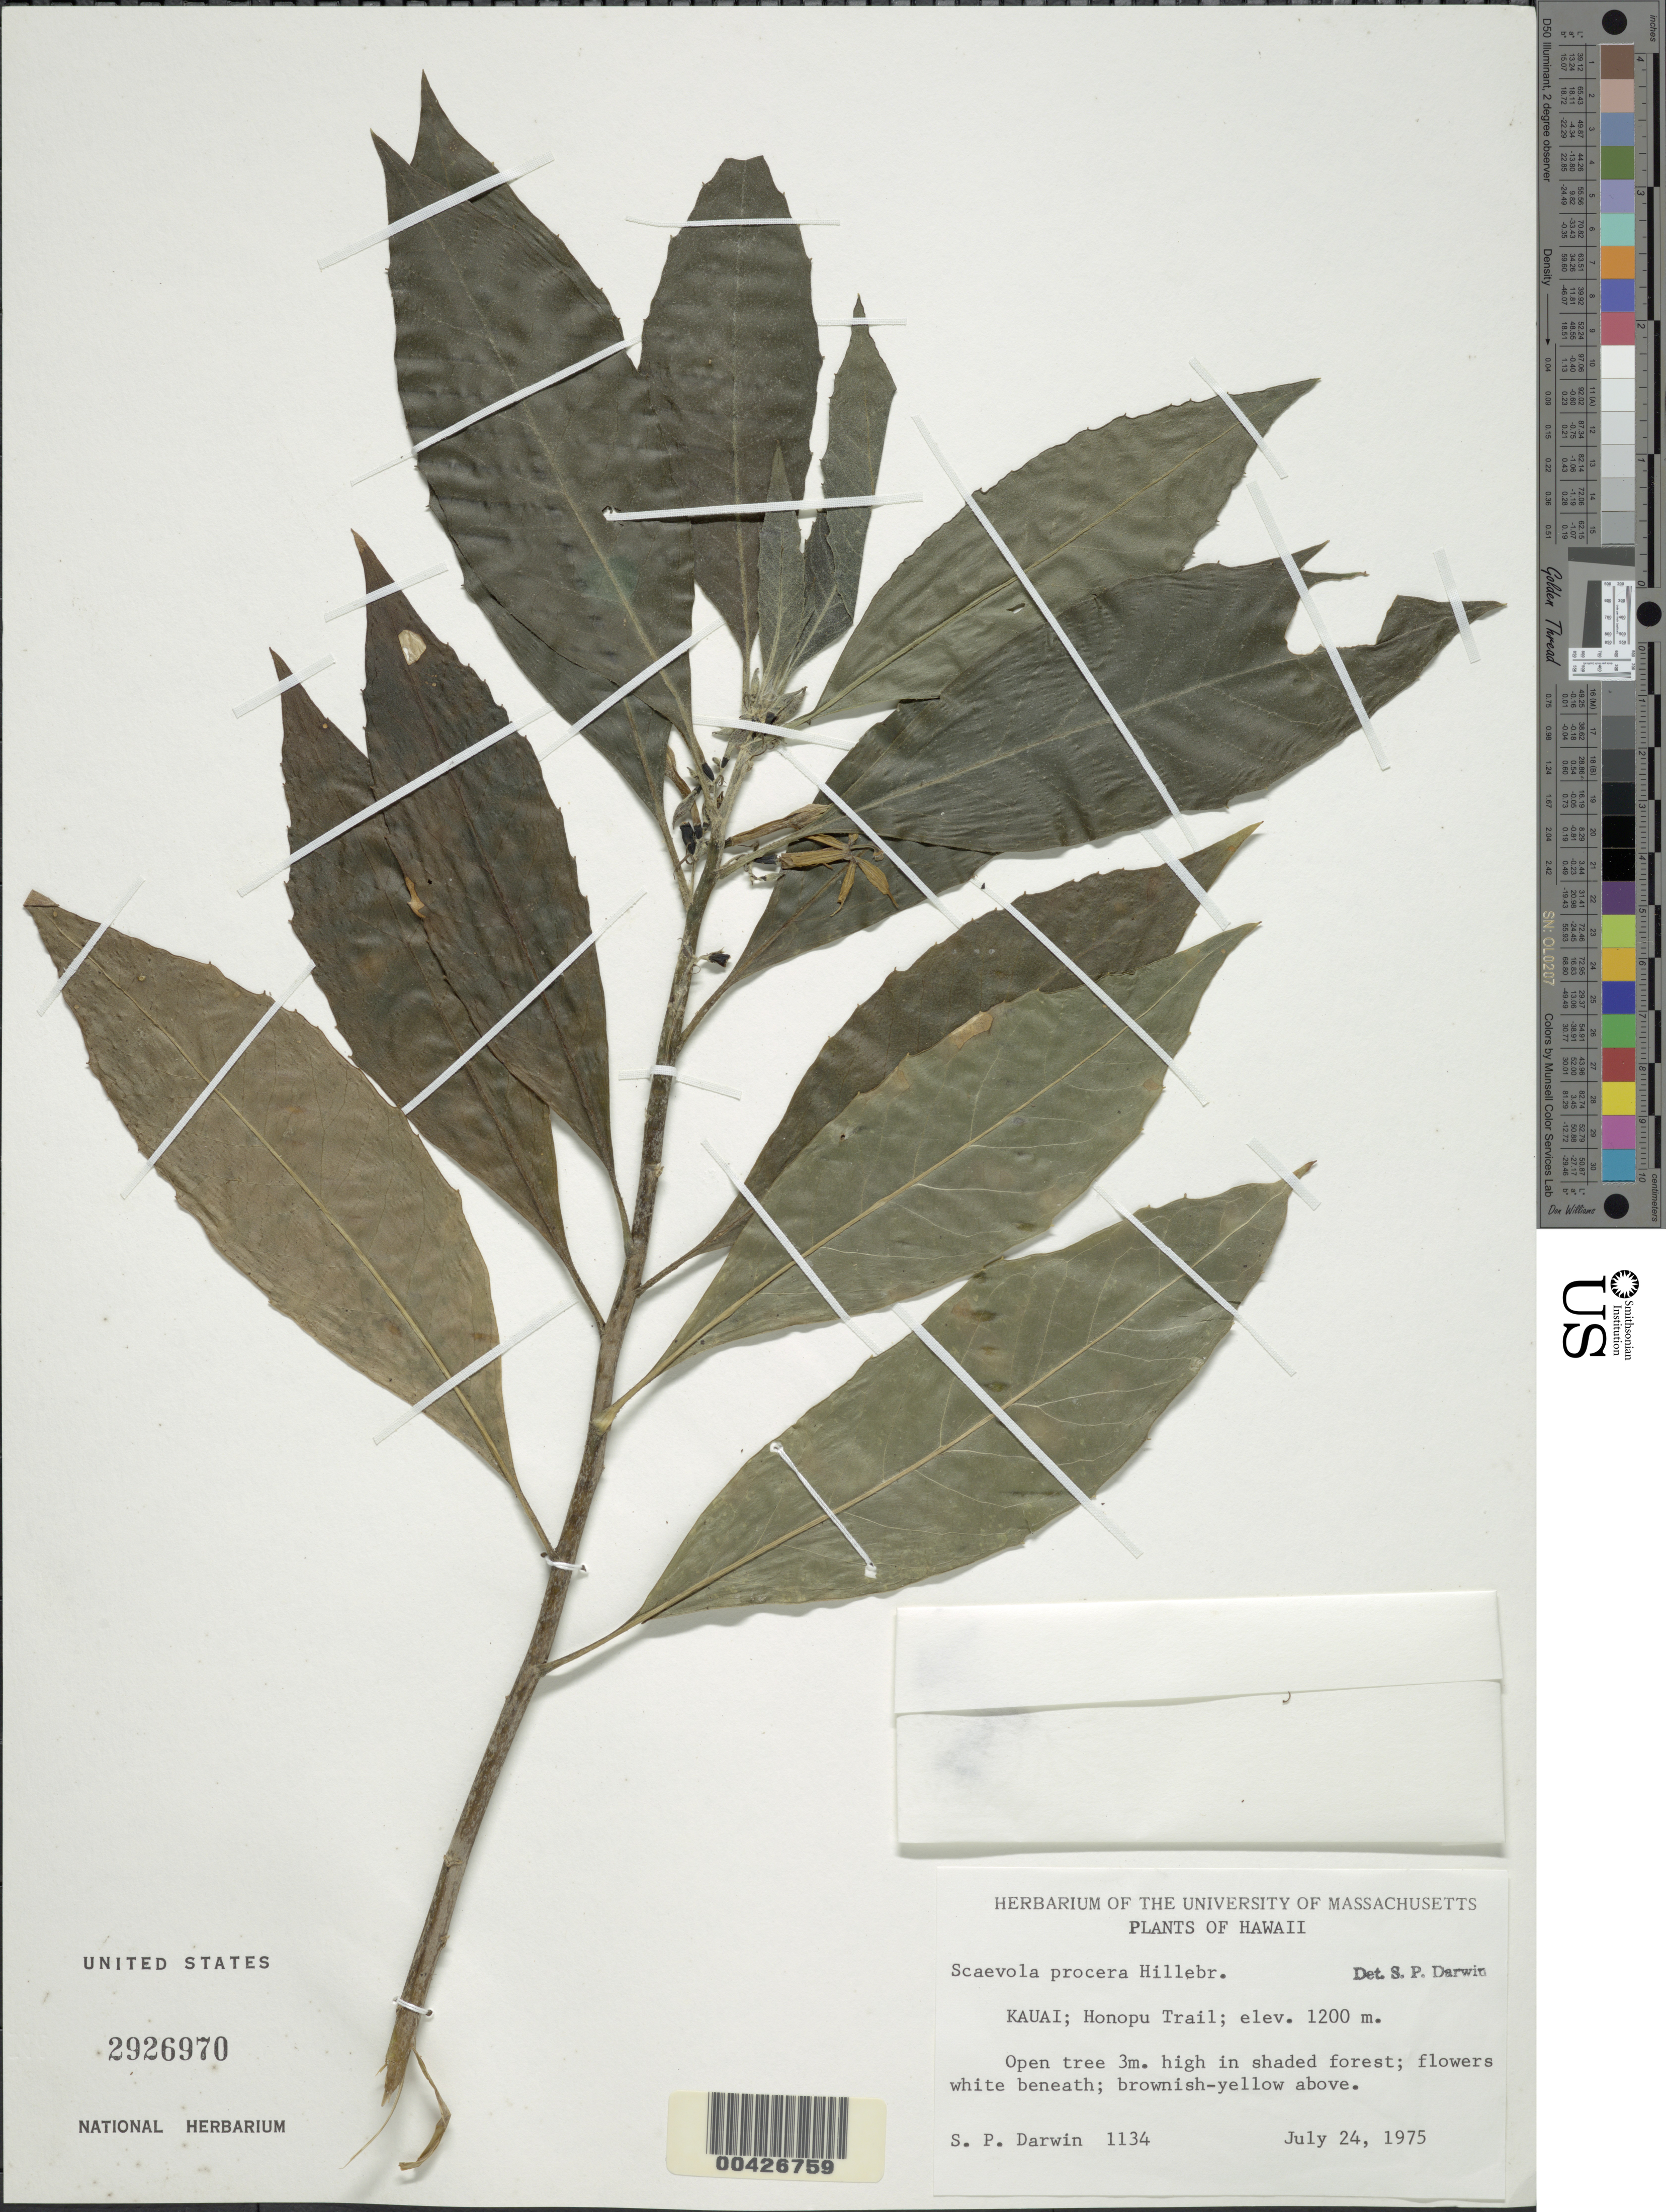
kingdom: Plantae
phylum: Tracheophyta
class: Magnoliopsida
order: Asterales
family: Goodeniaceae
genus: Scaevola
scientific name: Scaevola procera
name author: Hillebr.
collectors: S. P. Darwin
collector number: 1134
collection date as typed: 24 Jul 1975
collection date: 1975-07-24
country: United States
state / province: Hawaii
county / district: Kauai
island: Kaua'i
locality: Honopu Trail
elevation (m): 1200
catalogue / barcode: US 2926970